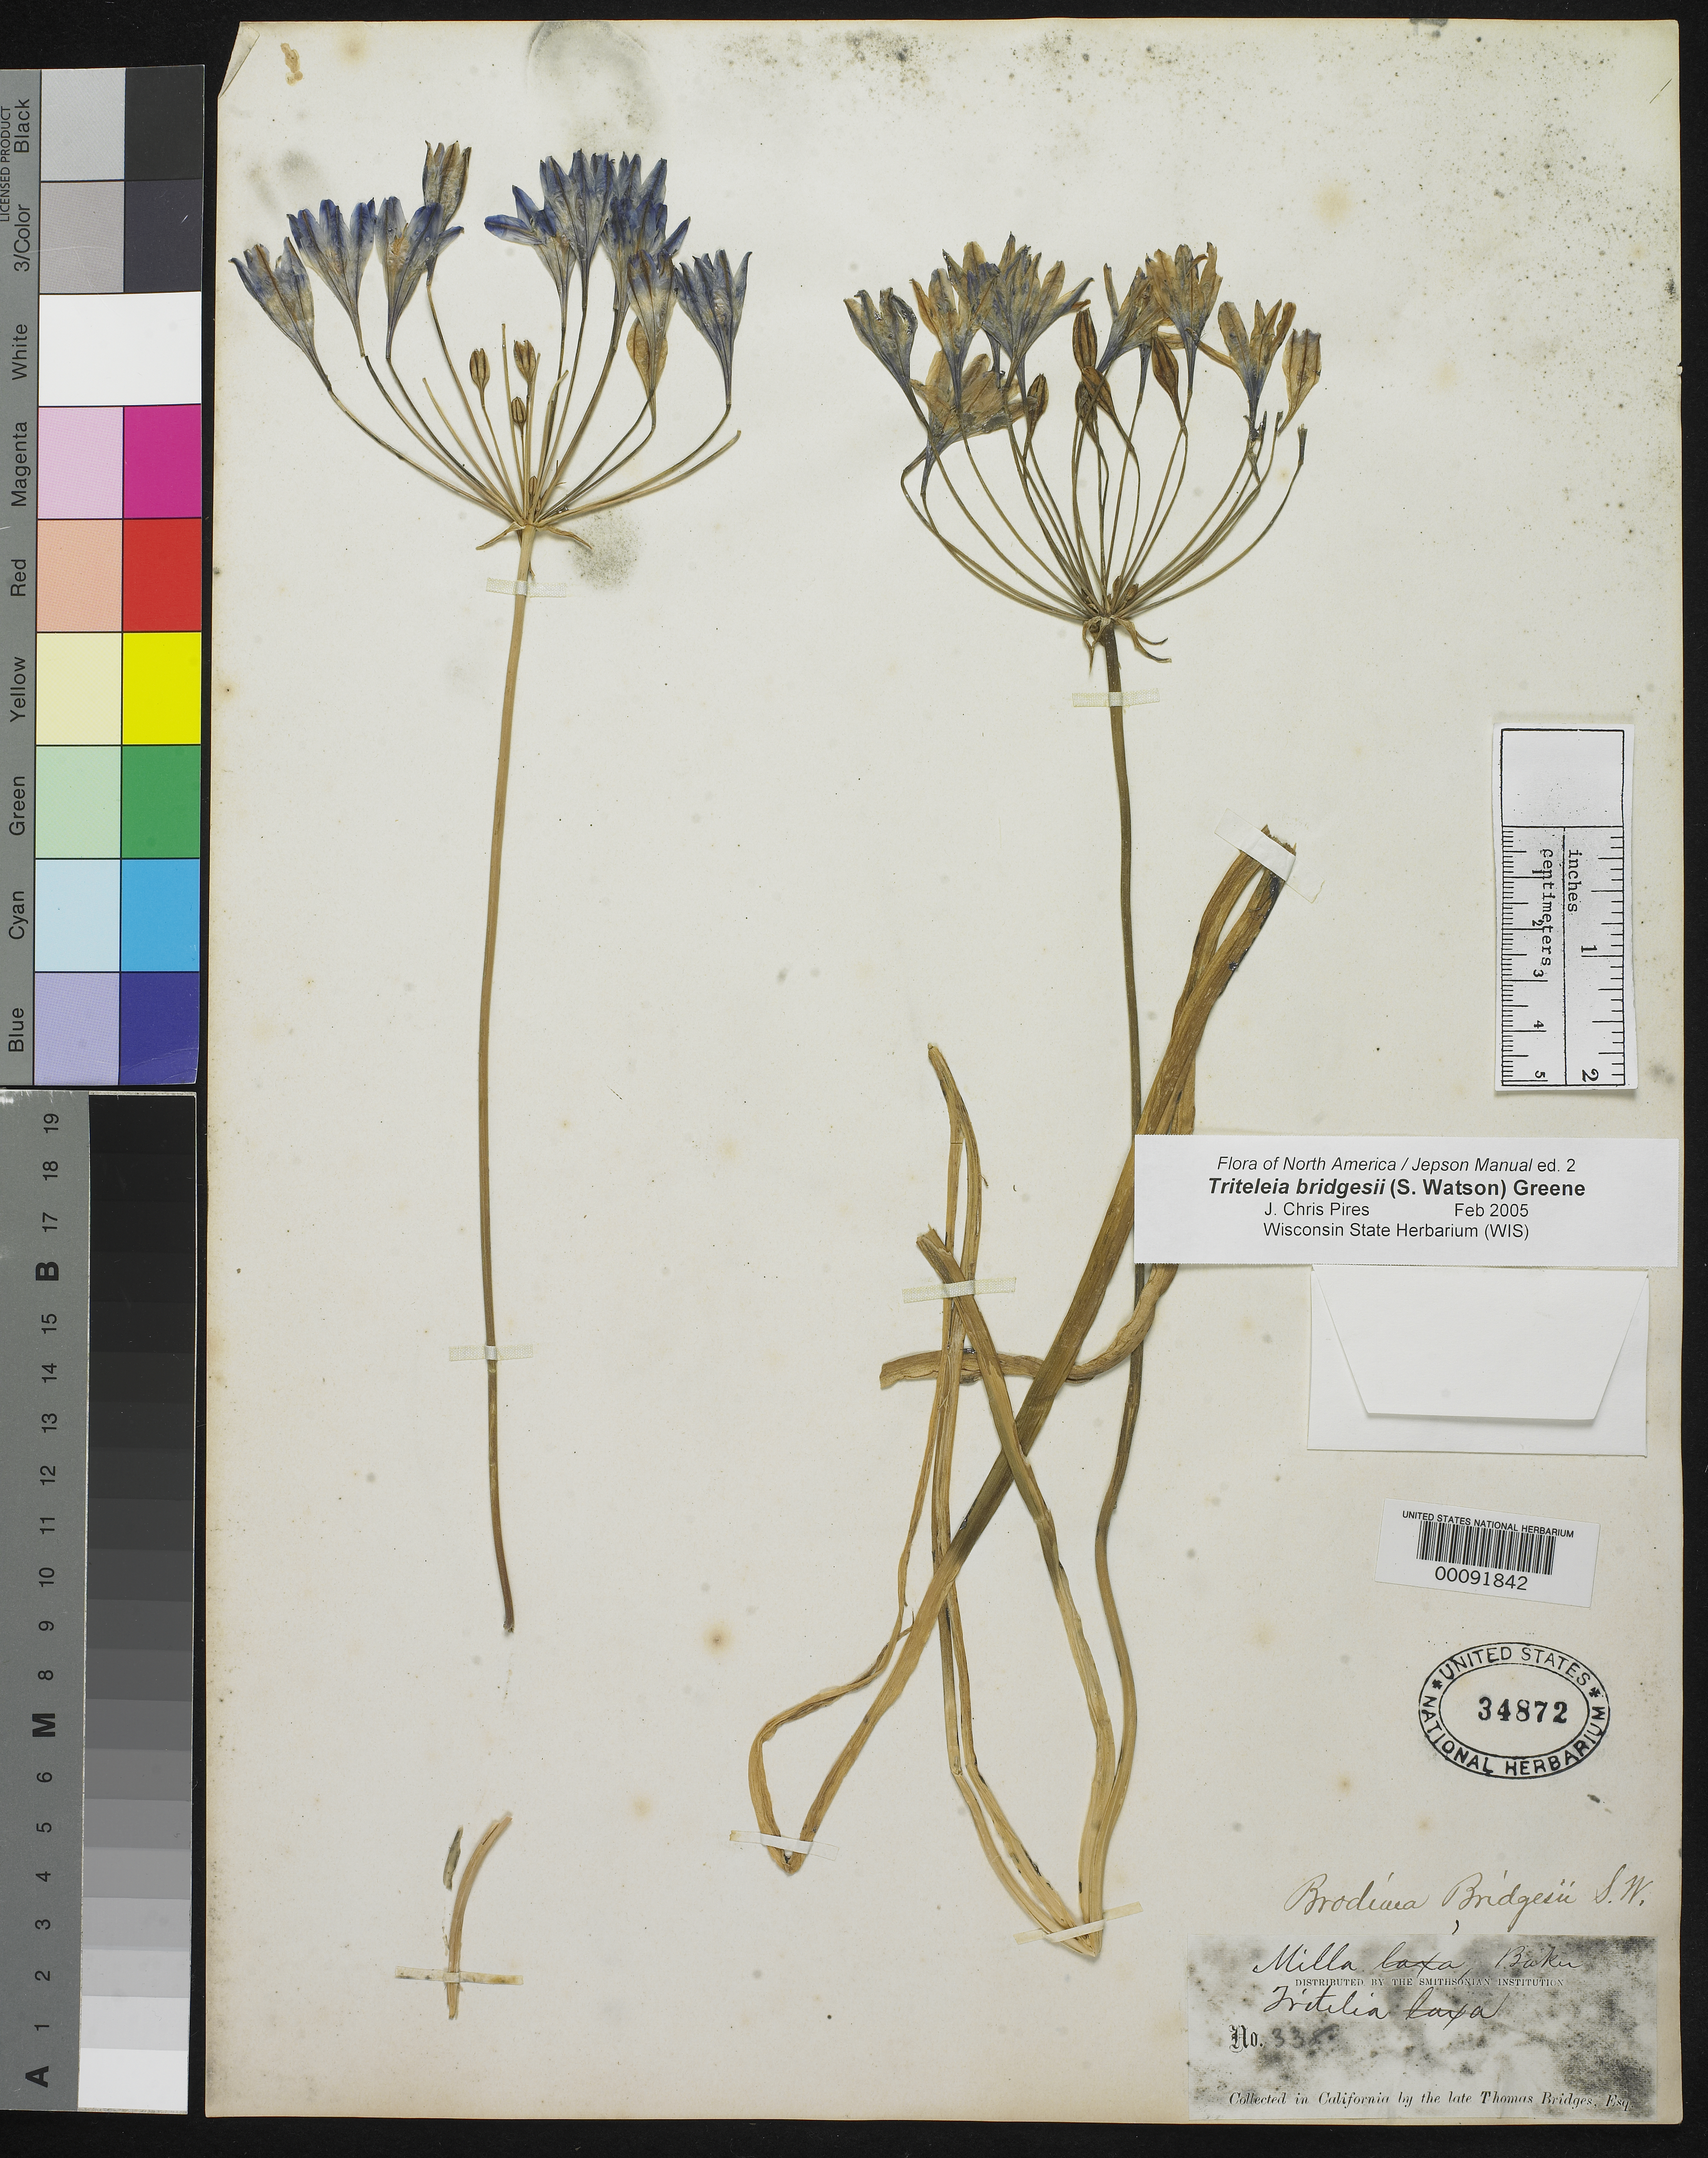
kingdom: Plantae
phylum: Tracheophyta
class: Liliopsida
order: Asparagales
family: Asparagaceae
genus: Brodiaea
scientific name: Brodiaea bridgesii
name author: S. Watson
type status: Isotype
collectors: T. Bridges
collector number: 338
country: United States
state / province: California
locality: Sierra Nevada.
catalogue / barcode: US 34872